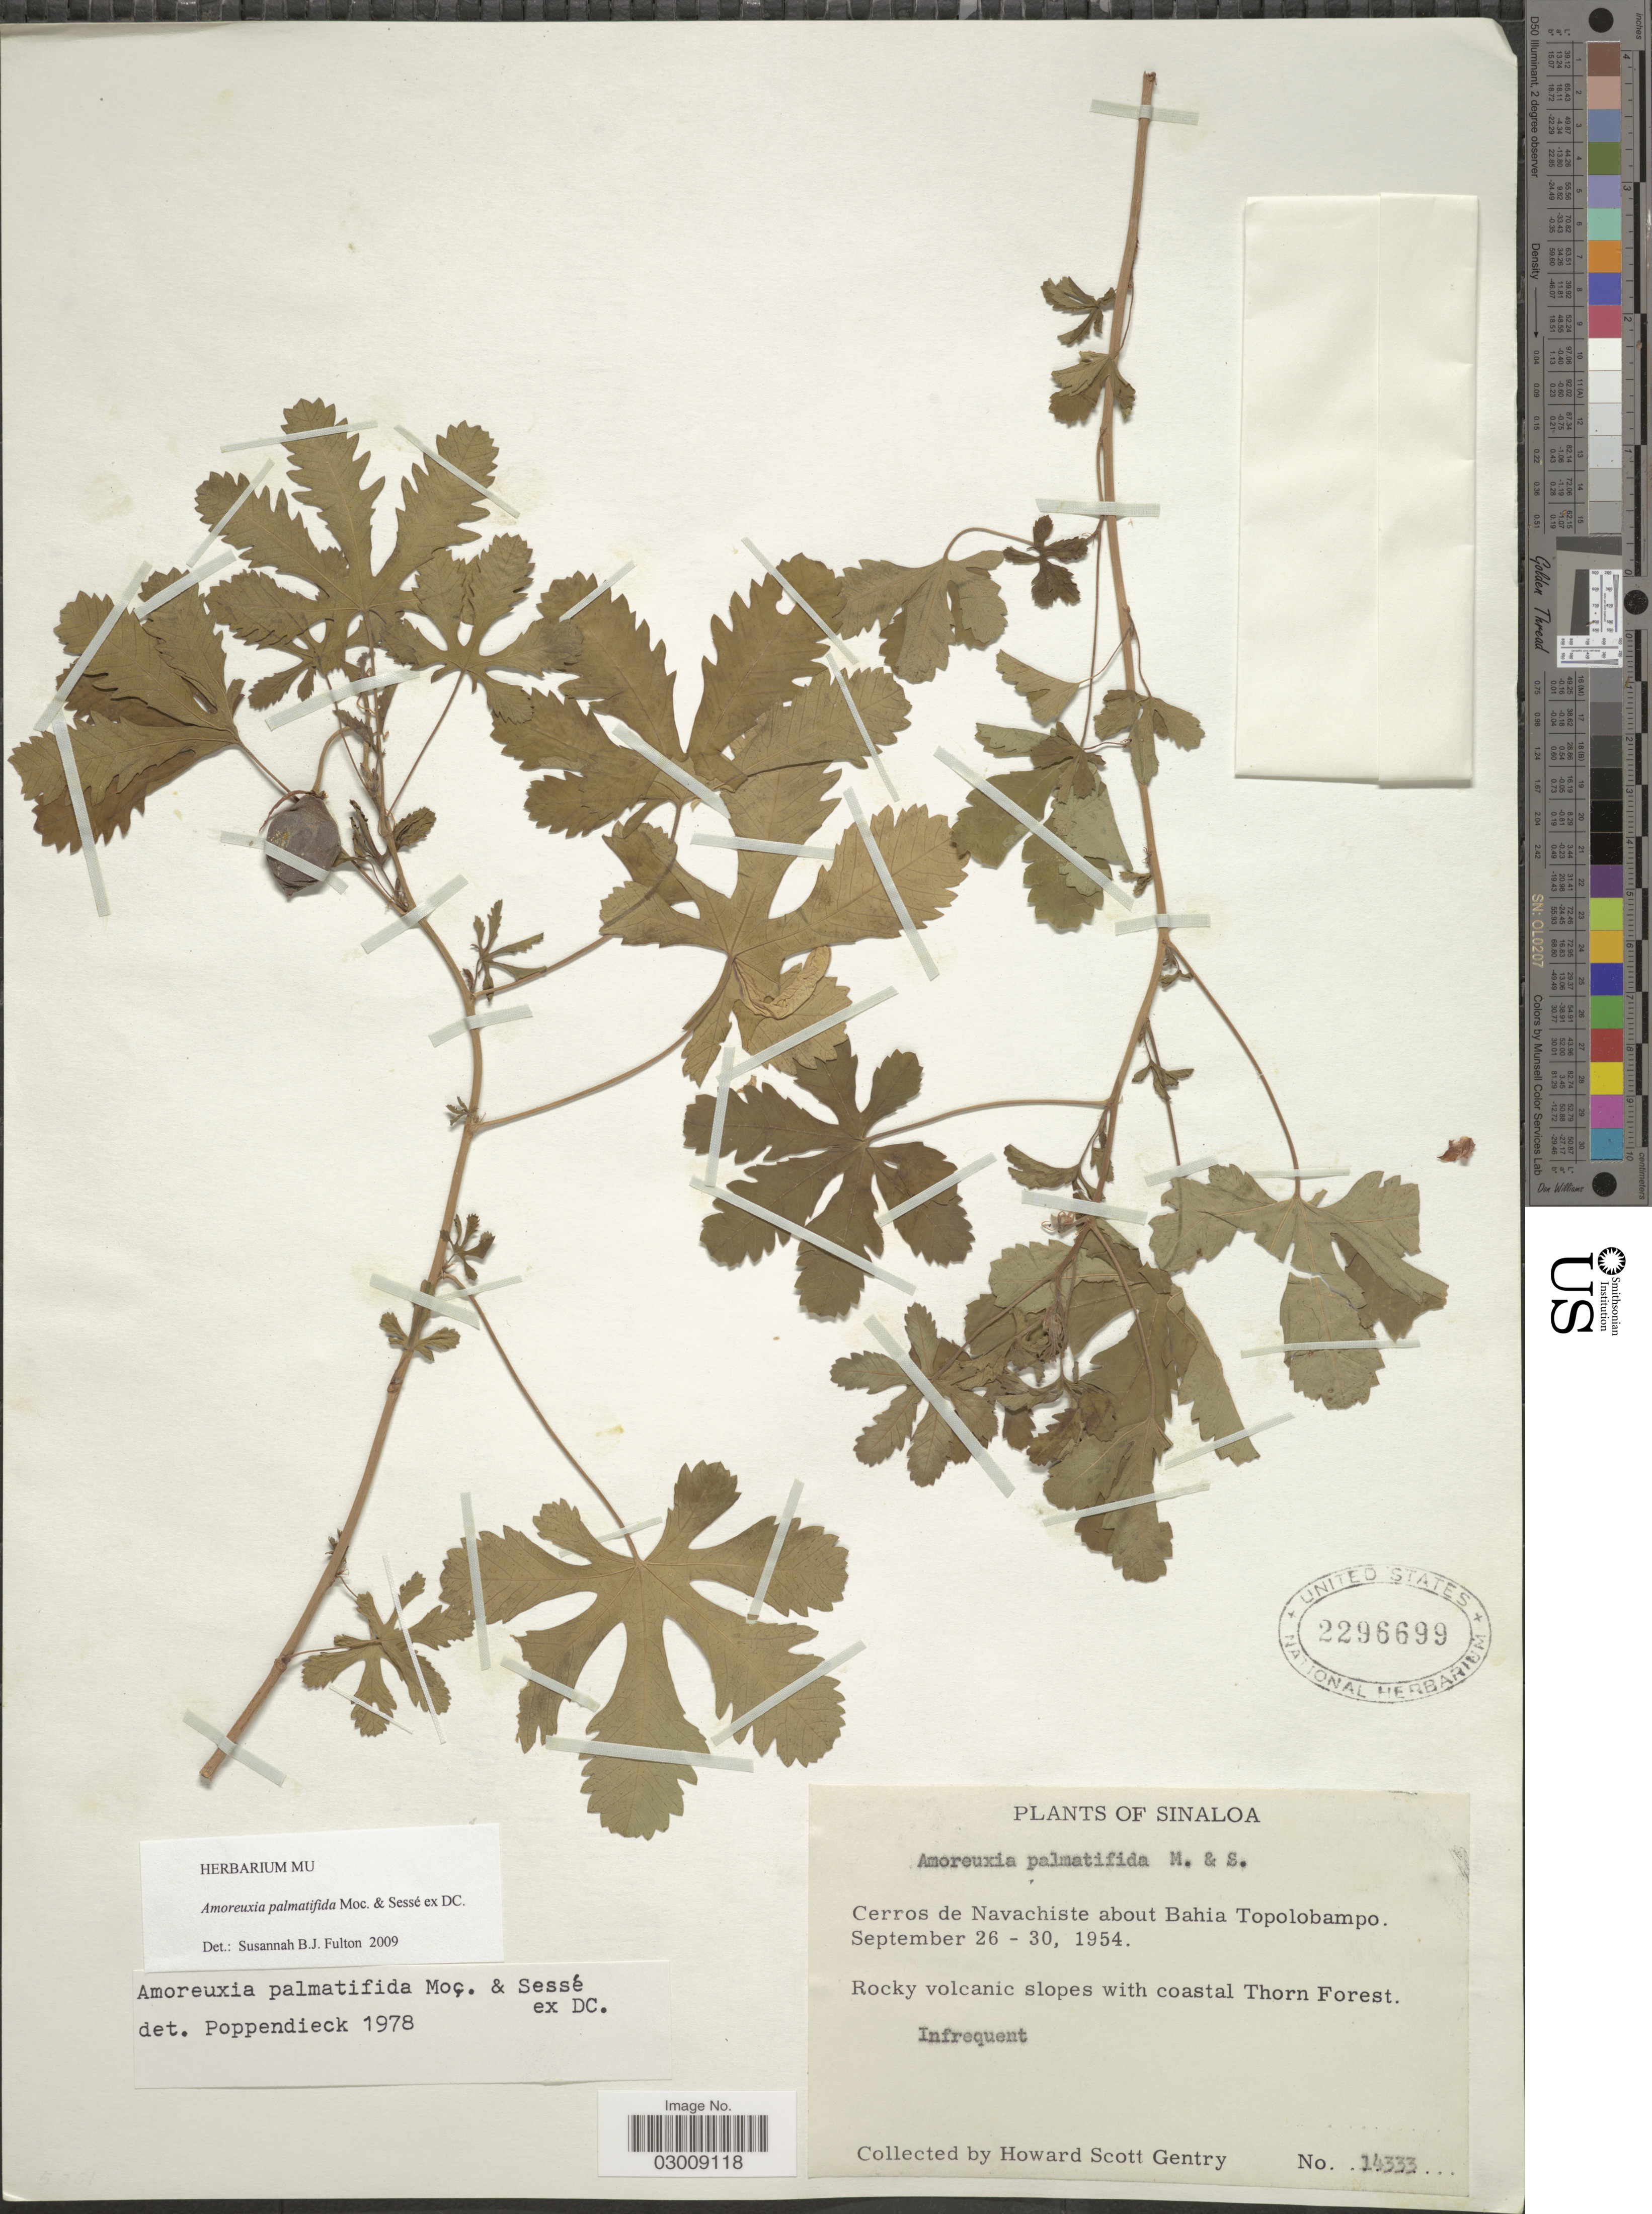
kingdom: Plantae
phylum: Tracheophyta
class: Magnoliopsida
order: Malvales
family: Cochlospermaceae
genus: Amoreuxia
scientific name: Amoreuxia palmatifida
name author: Moc. & Sessé ex DC.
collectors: H. S. Gentry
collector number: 14333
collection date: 1954-09-26/1954-09-30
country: Mexico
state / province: Sinaloa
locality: Cerros de Navachiste about Bahia Topolobampo. Rocky volcanic slopes with coastal Thorn Forest.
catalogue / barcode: US 2296699